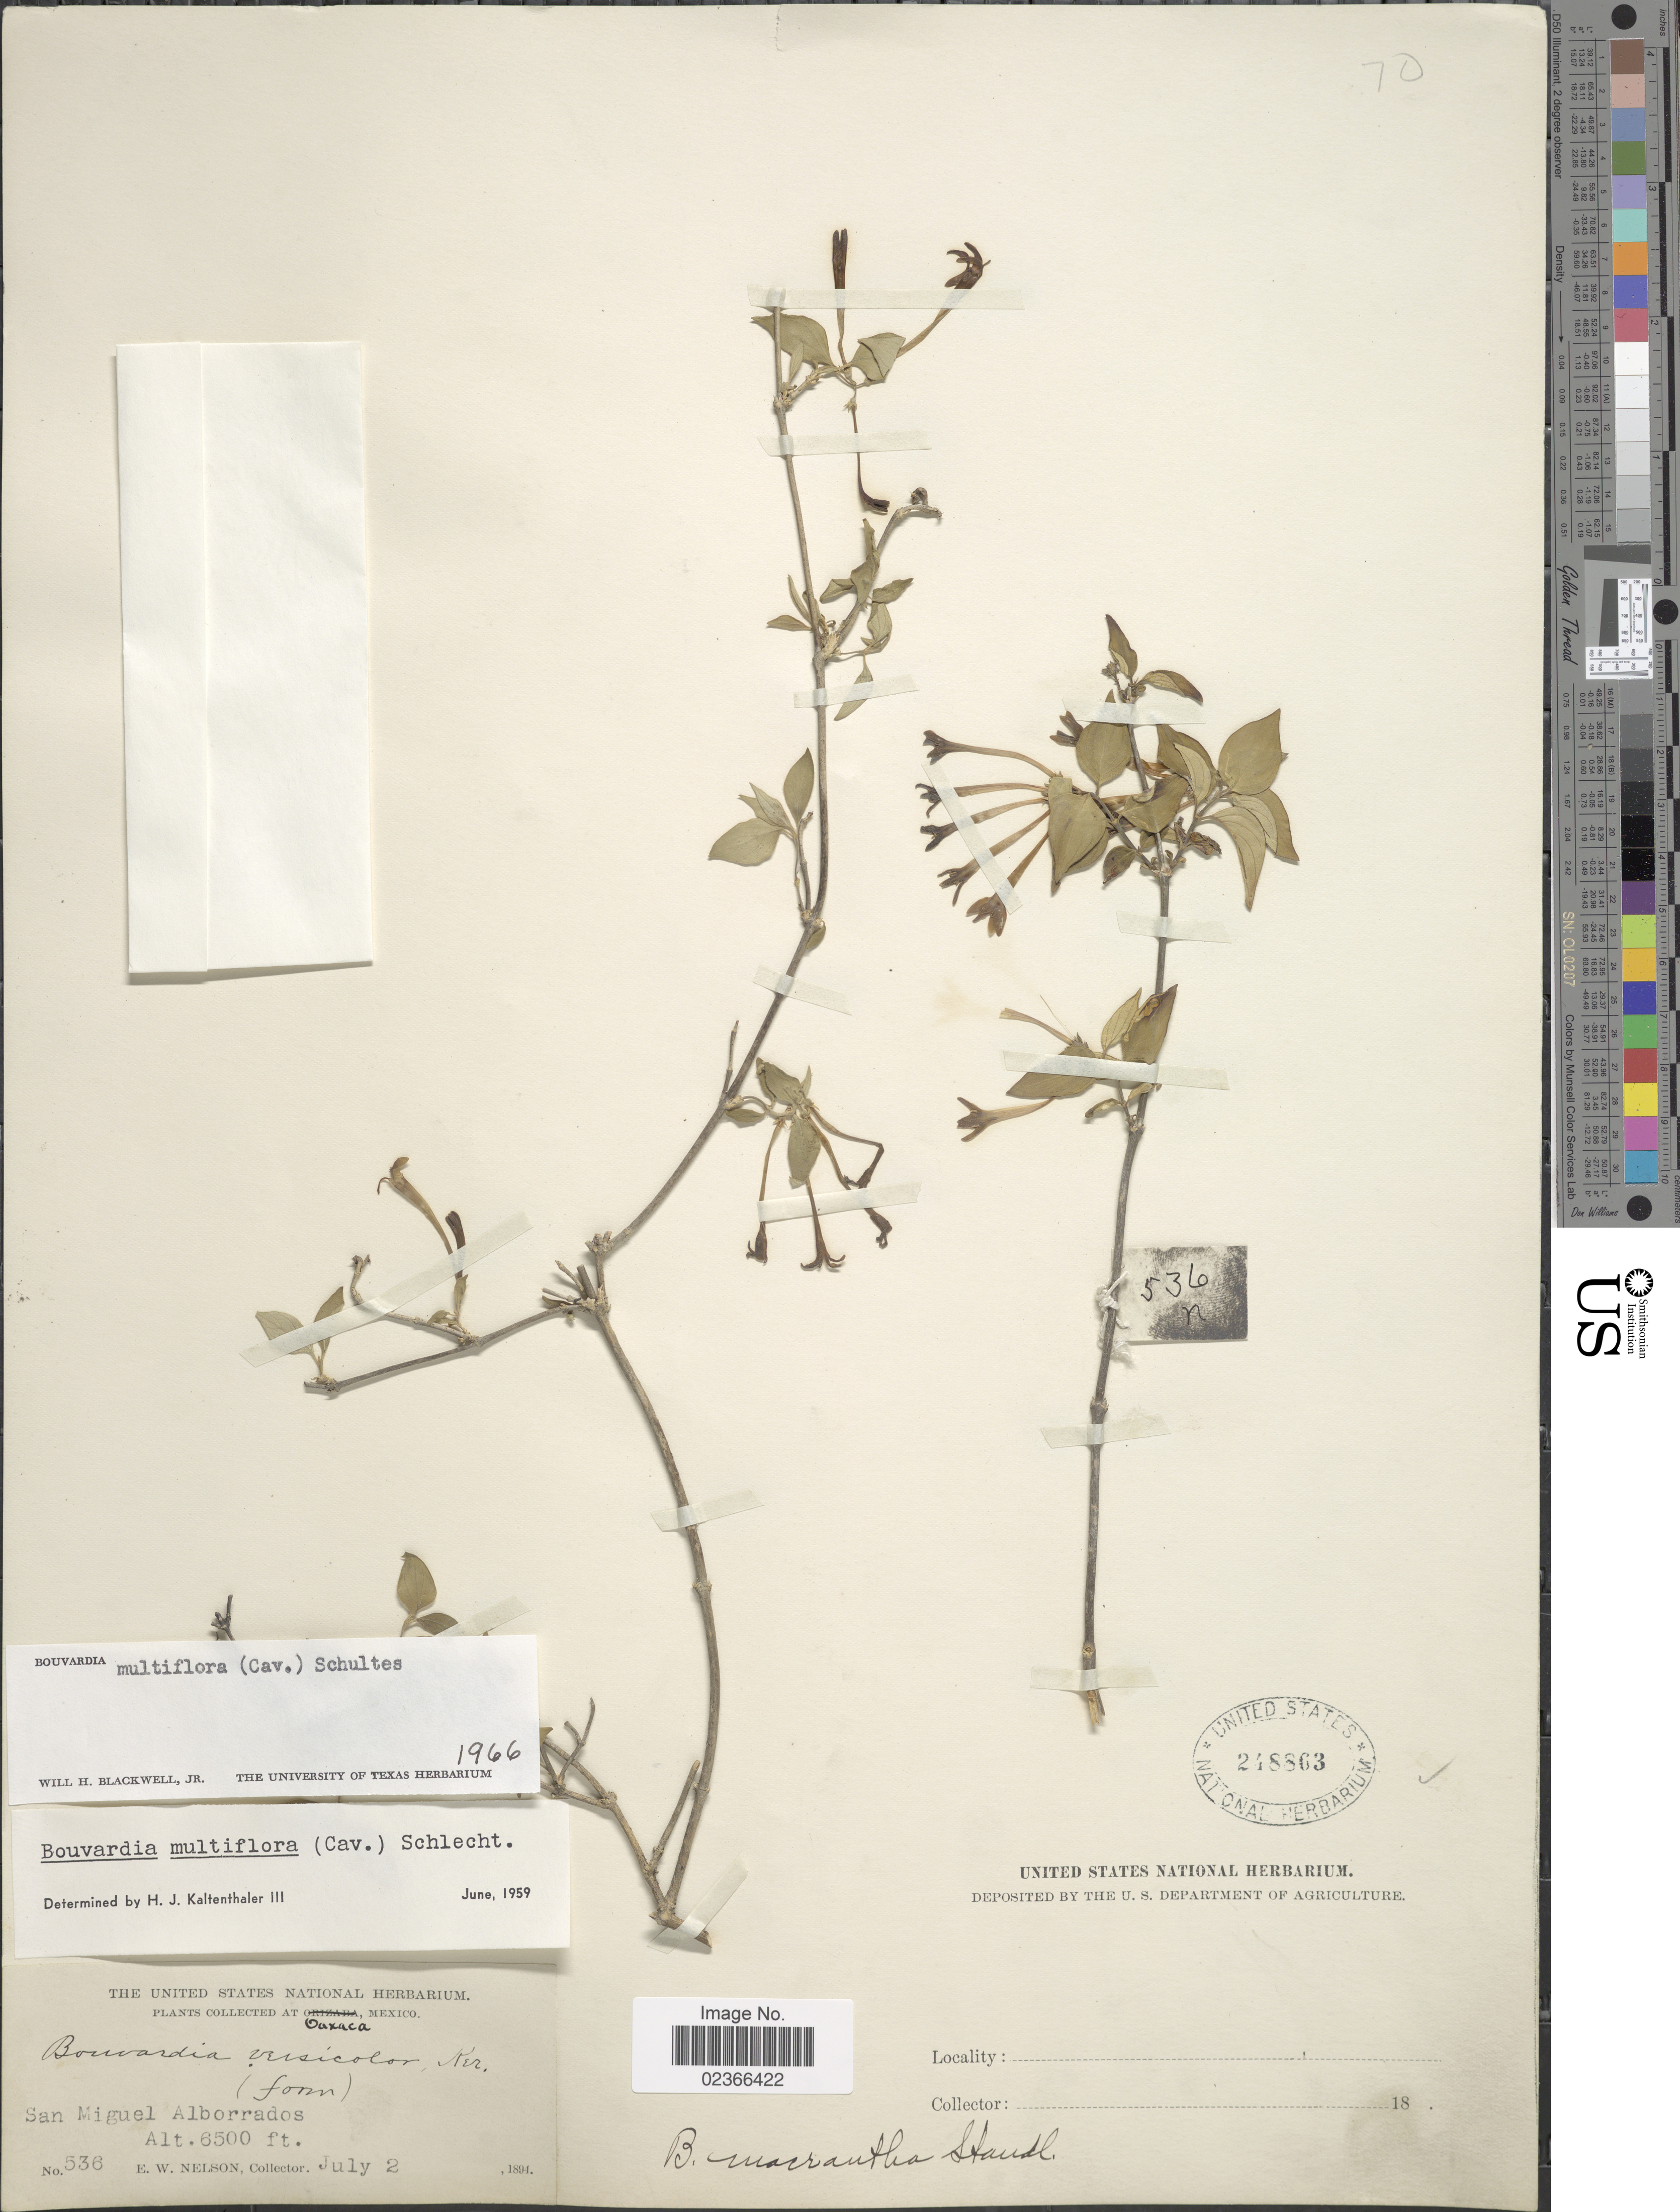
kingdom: Plantae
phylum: Tracheophyta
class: Magnoliopsida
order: Gentianales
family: Rubiaceae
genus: Bouvardia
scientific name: Bouvardia multiflora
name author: (Cav.) Schult.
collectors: E. W. Nelson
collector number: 536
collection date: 1894-07-02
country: Mexico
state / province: Oaxaca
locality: San Miguel Alborrados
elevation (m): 1981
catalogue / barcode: US 248863